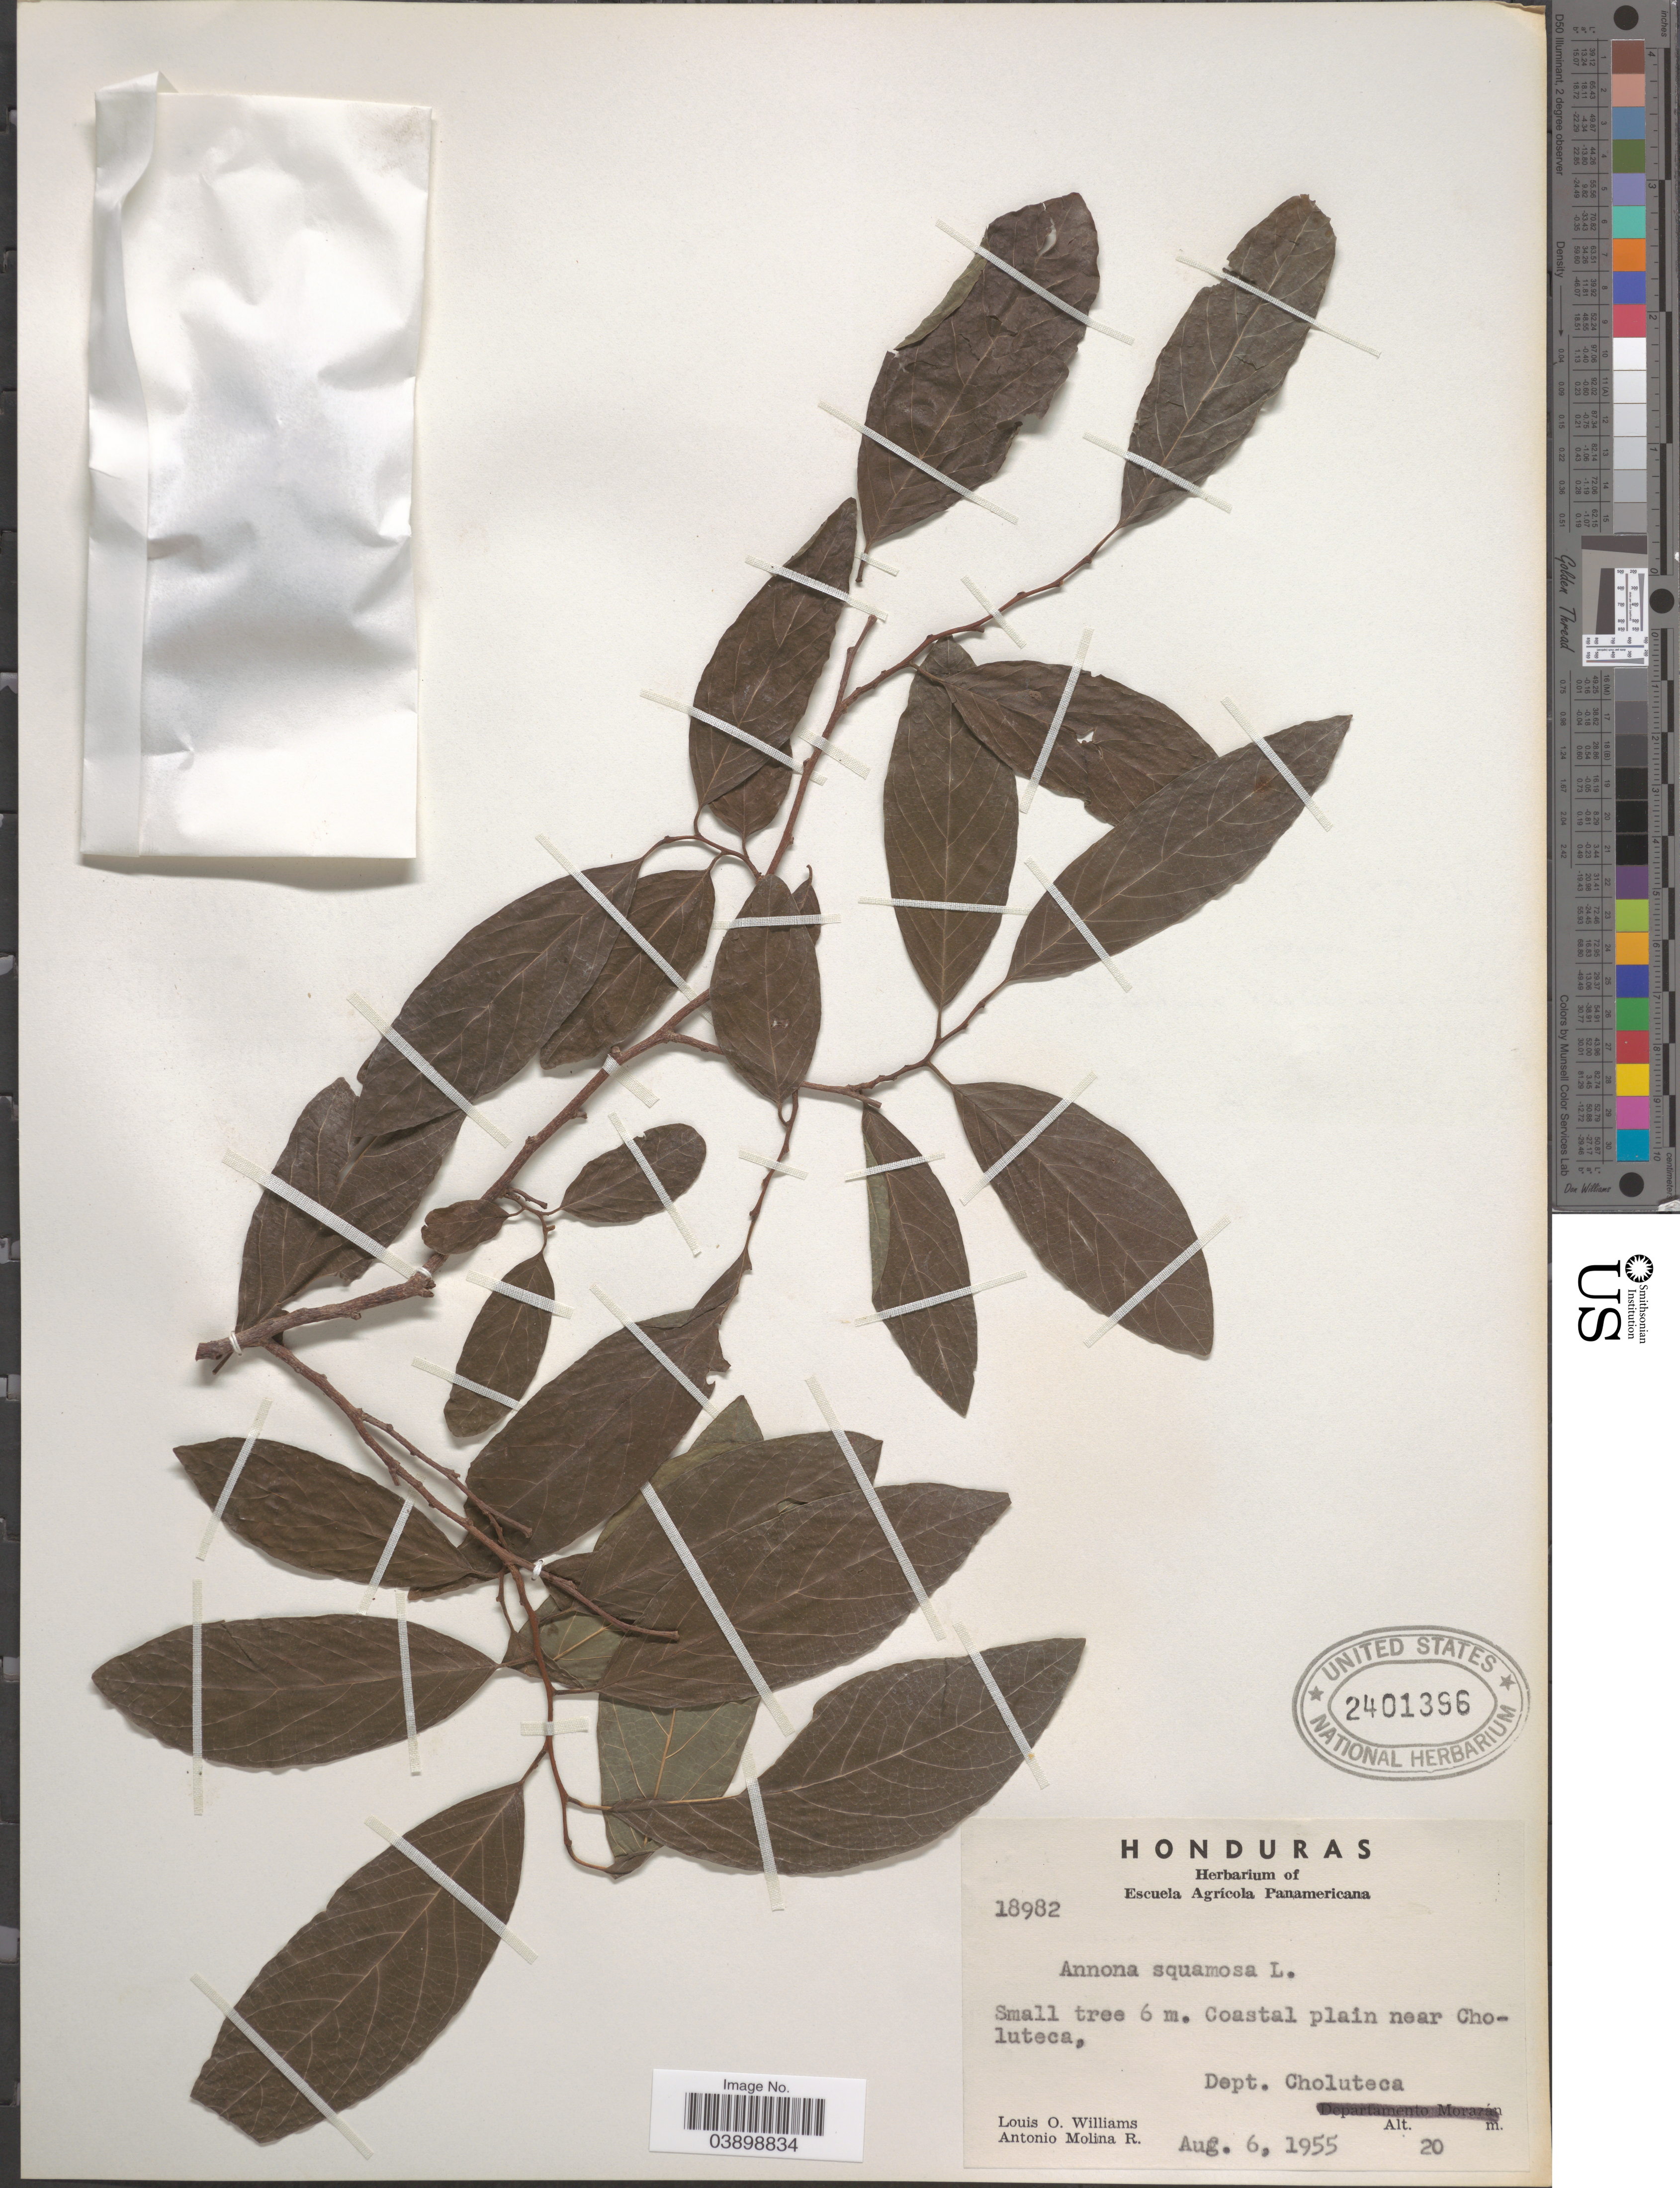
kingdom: Plantae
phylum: Tracheophyta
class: Magnoliopsida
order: Magnoliales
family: Annonaceae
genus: Annona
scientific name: Annona squamosa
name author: L.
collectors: L. O. Williams & A. Molina R.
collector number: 18982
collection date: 1955-08-06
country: Honduras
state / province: Choluteca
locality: Coastal plain near Choluteca, Dept. Choluteca.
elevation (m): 20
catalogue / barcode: US 2401396